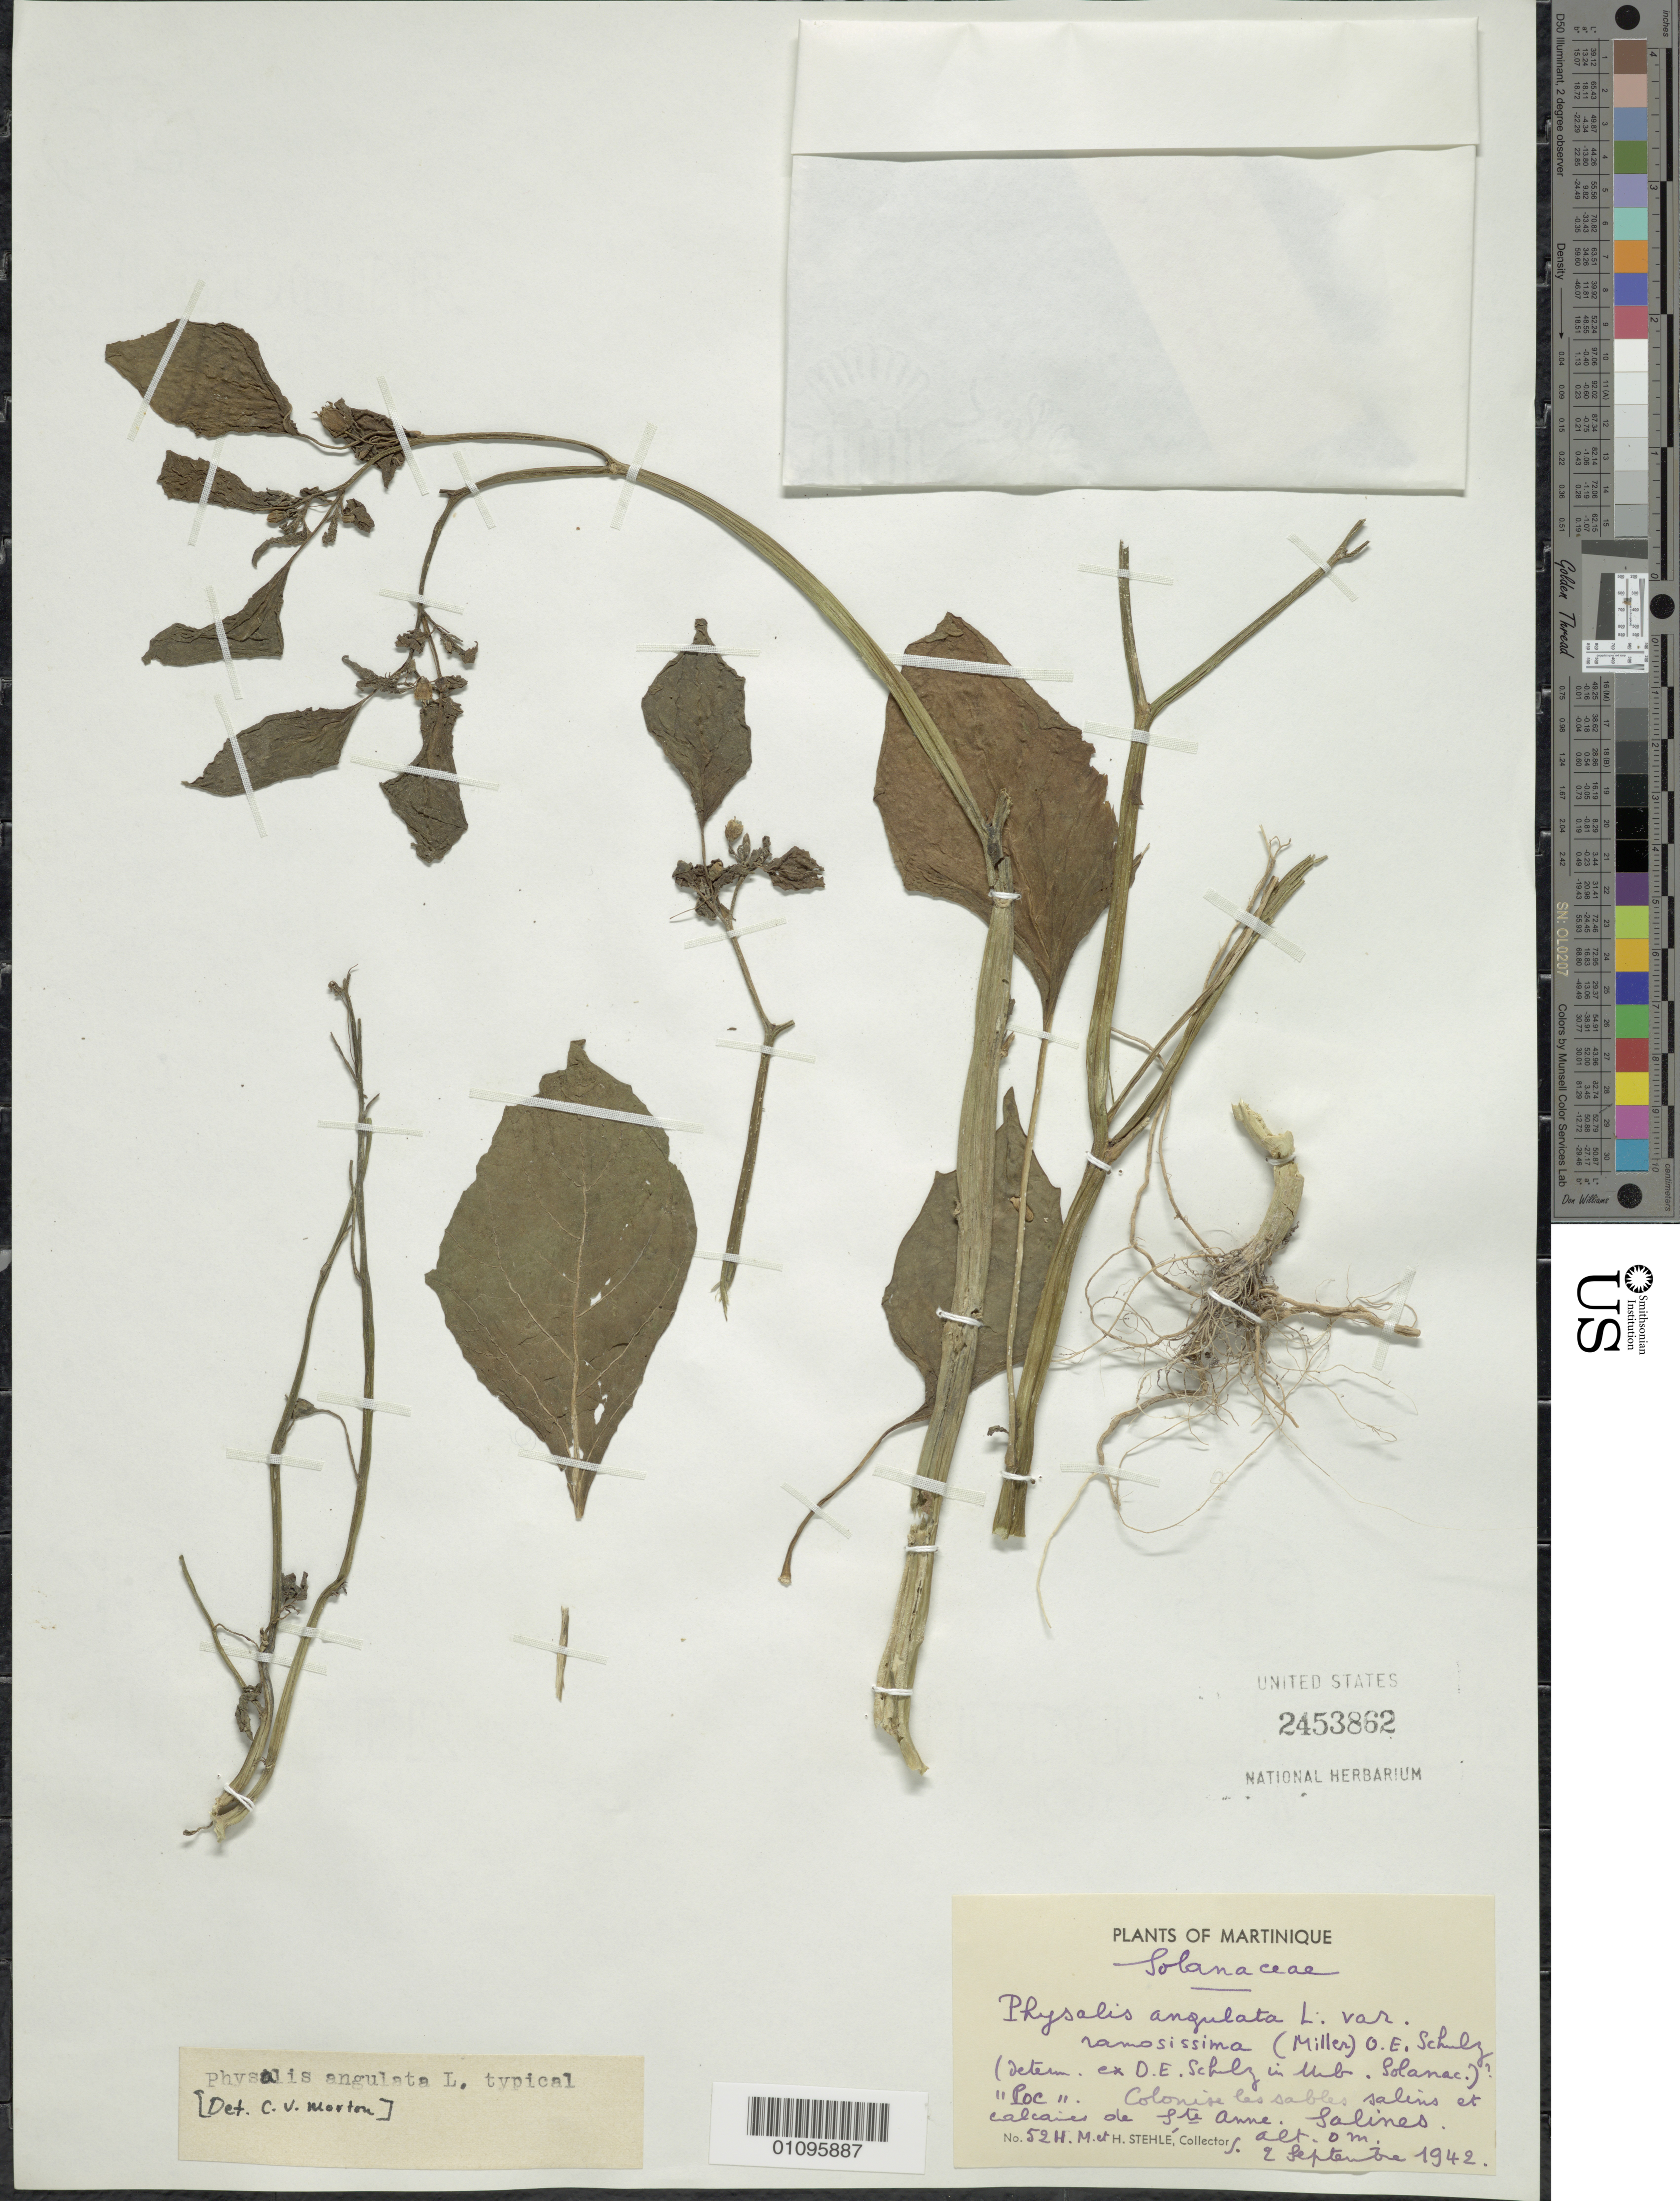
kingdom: Plantae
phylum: Tracheophyta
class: Magnoliopsida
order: Solanales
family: Solanaceae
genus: Physalis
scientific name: Physalis angulata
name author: L.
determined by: Morton, C. V.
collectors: H. Stehlé & M. Stehlé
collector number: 52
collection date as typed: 02 Sep 1942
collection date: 1942-09-02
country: Martinique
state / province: Le Marin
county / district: Sainte-Anne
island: Martinique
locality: Salines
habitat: Colonise les sables salins et calcaires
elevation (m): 0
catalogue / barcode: US 2453862